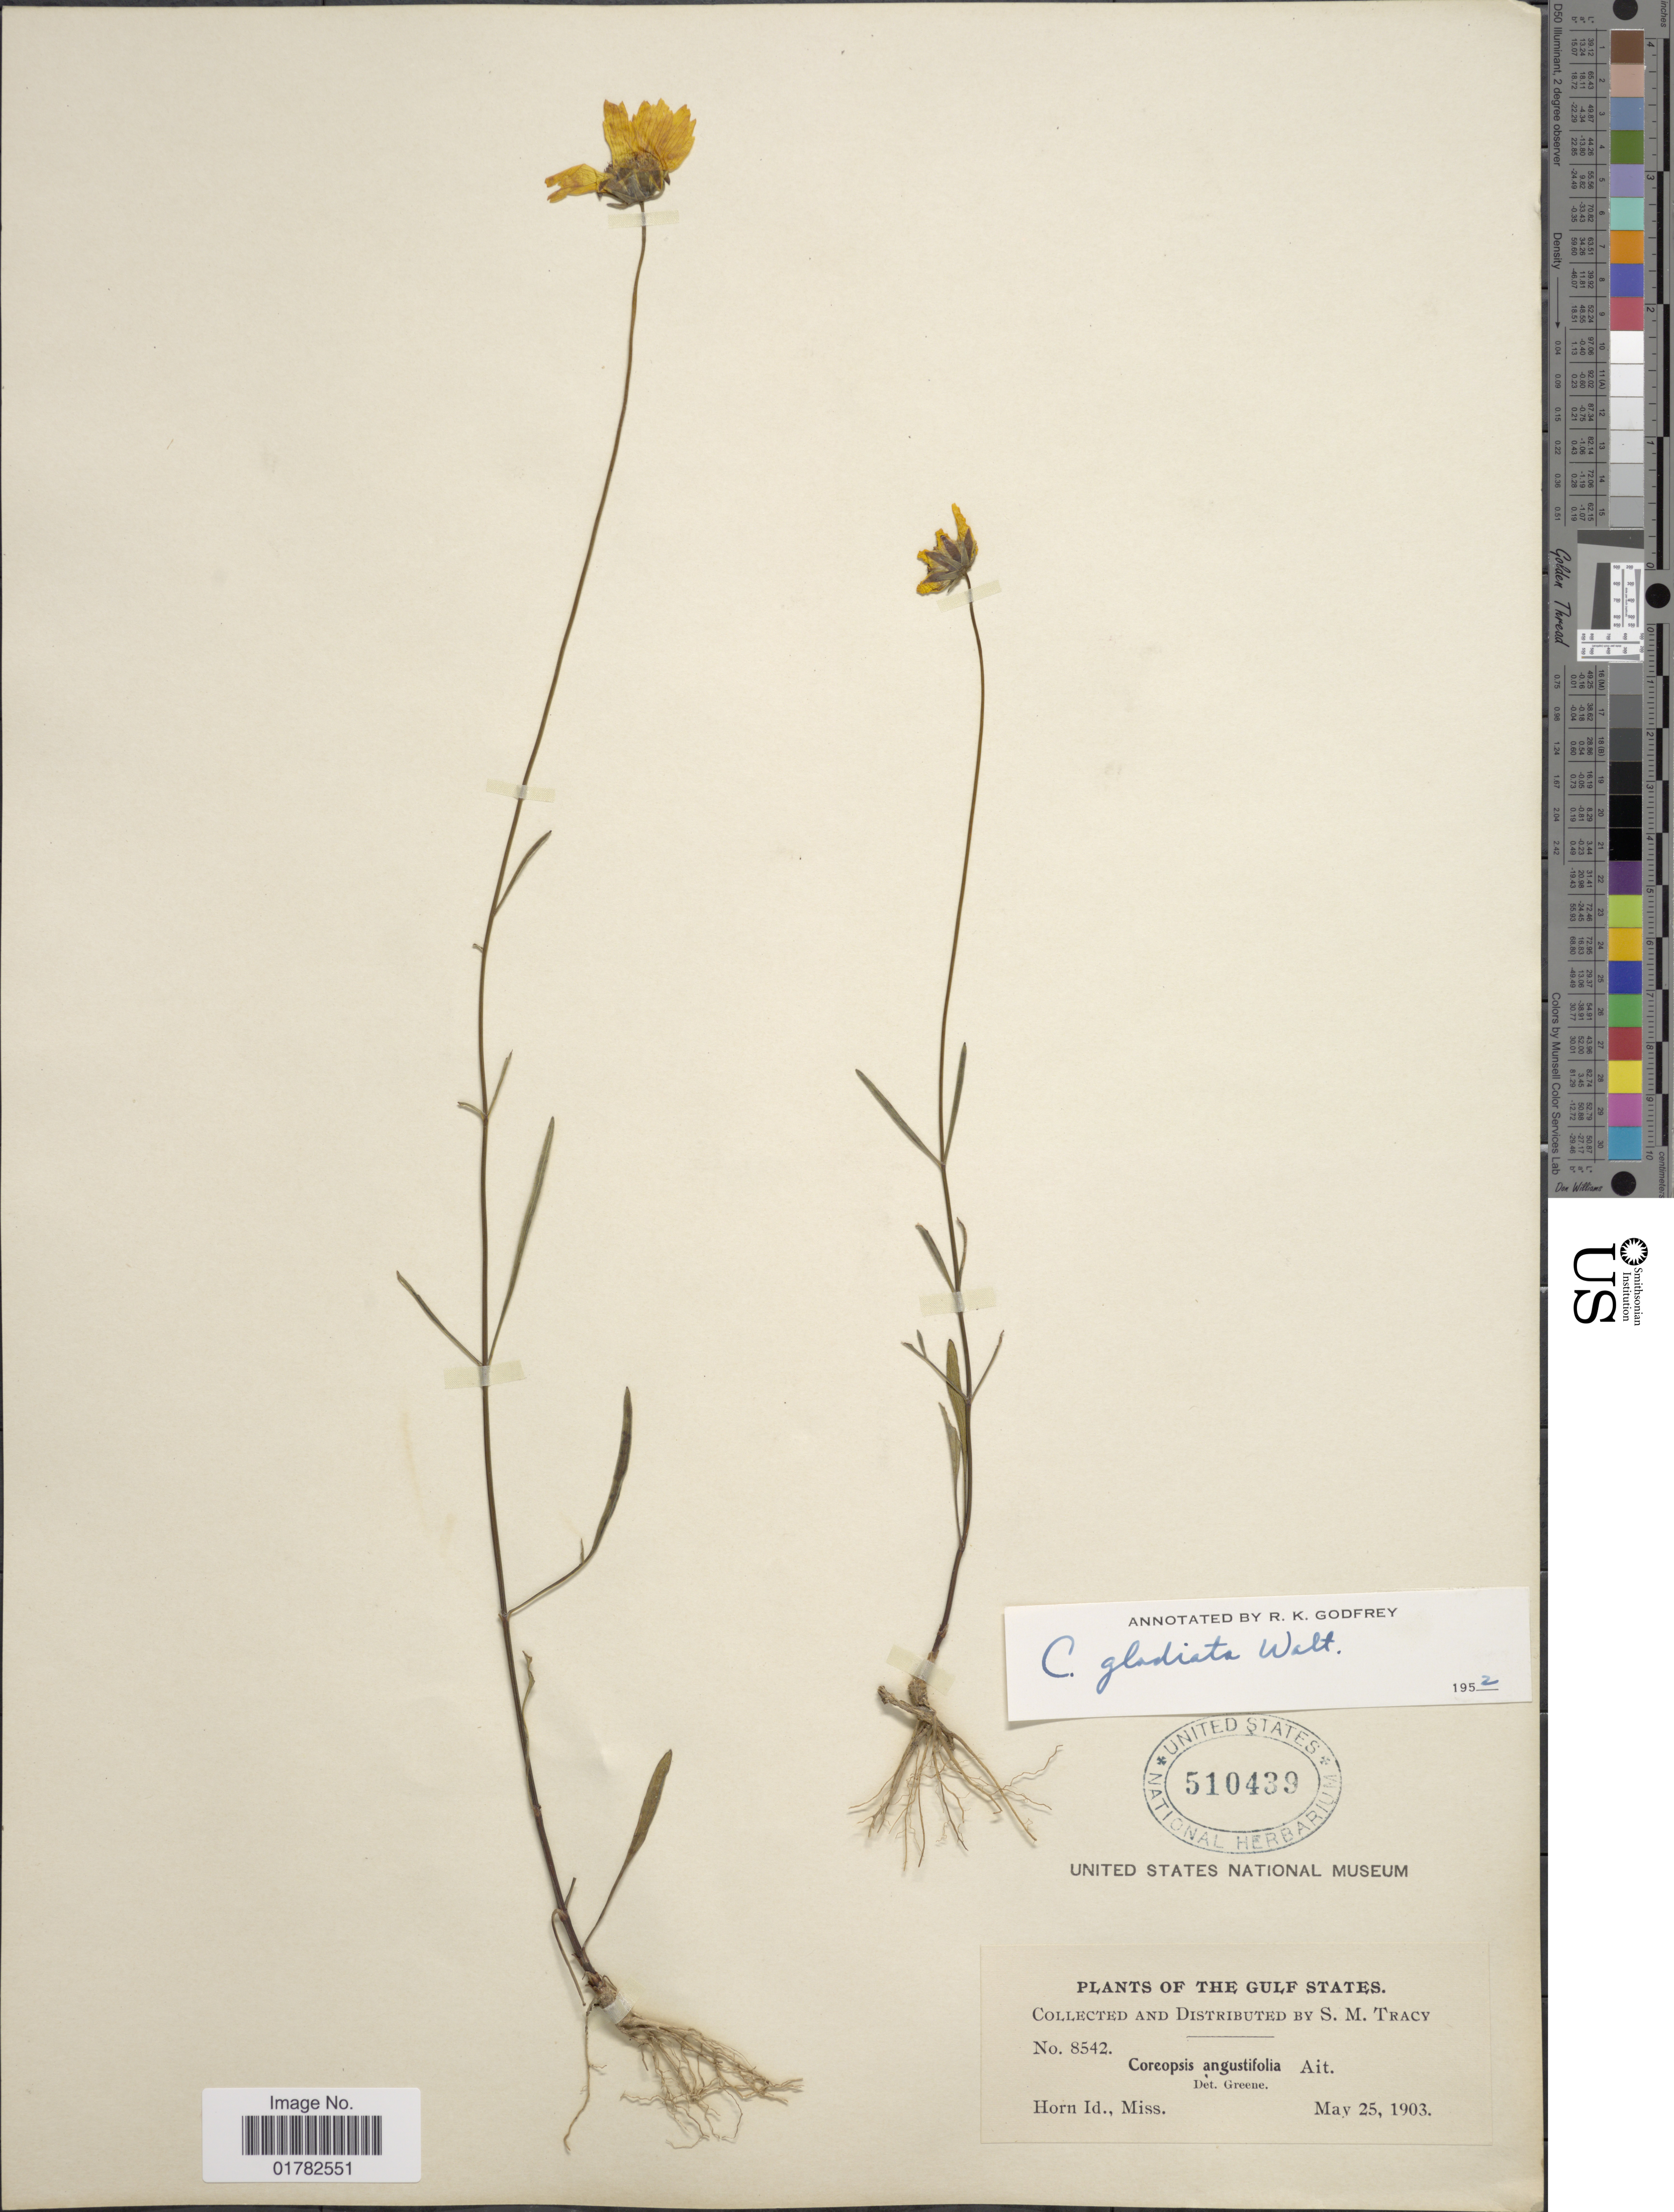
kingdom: Plantae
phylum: Tracheophyta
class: Magnoliopsida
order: Asterales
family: Asteraceae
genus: Coreopsis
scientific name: Coreopsis gladiata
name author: Walter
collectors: S. M. Tracy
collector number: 8542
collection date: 1903-05-25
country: United States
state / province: Mississippi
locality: Gulf States, Horn Id.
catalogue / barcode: US 510439